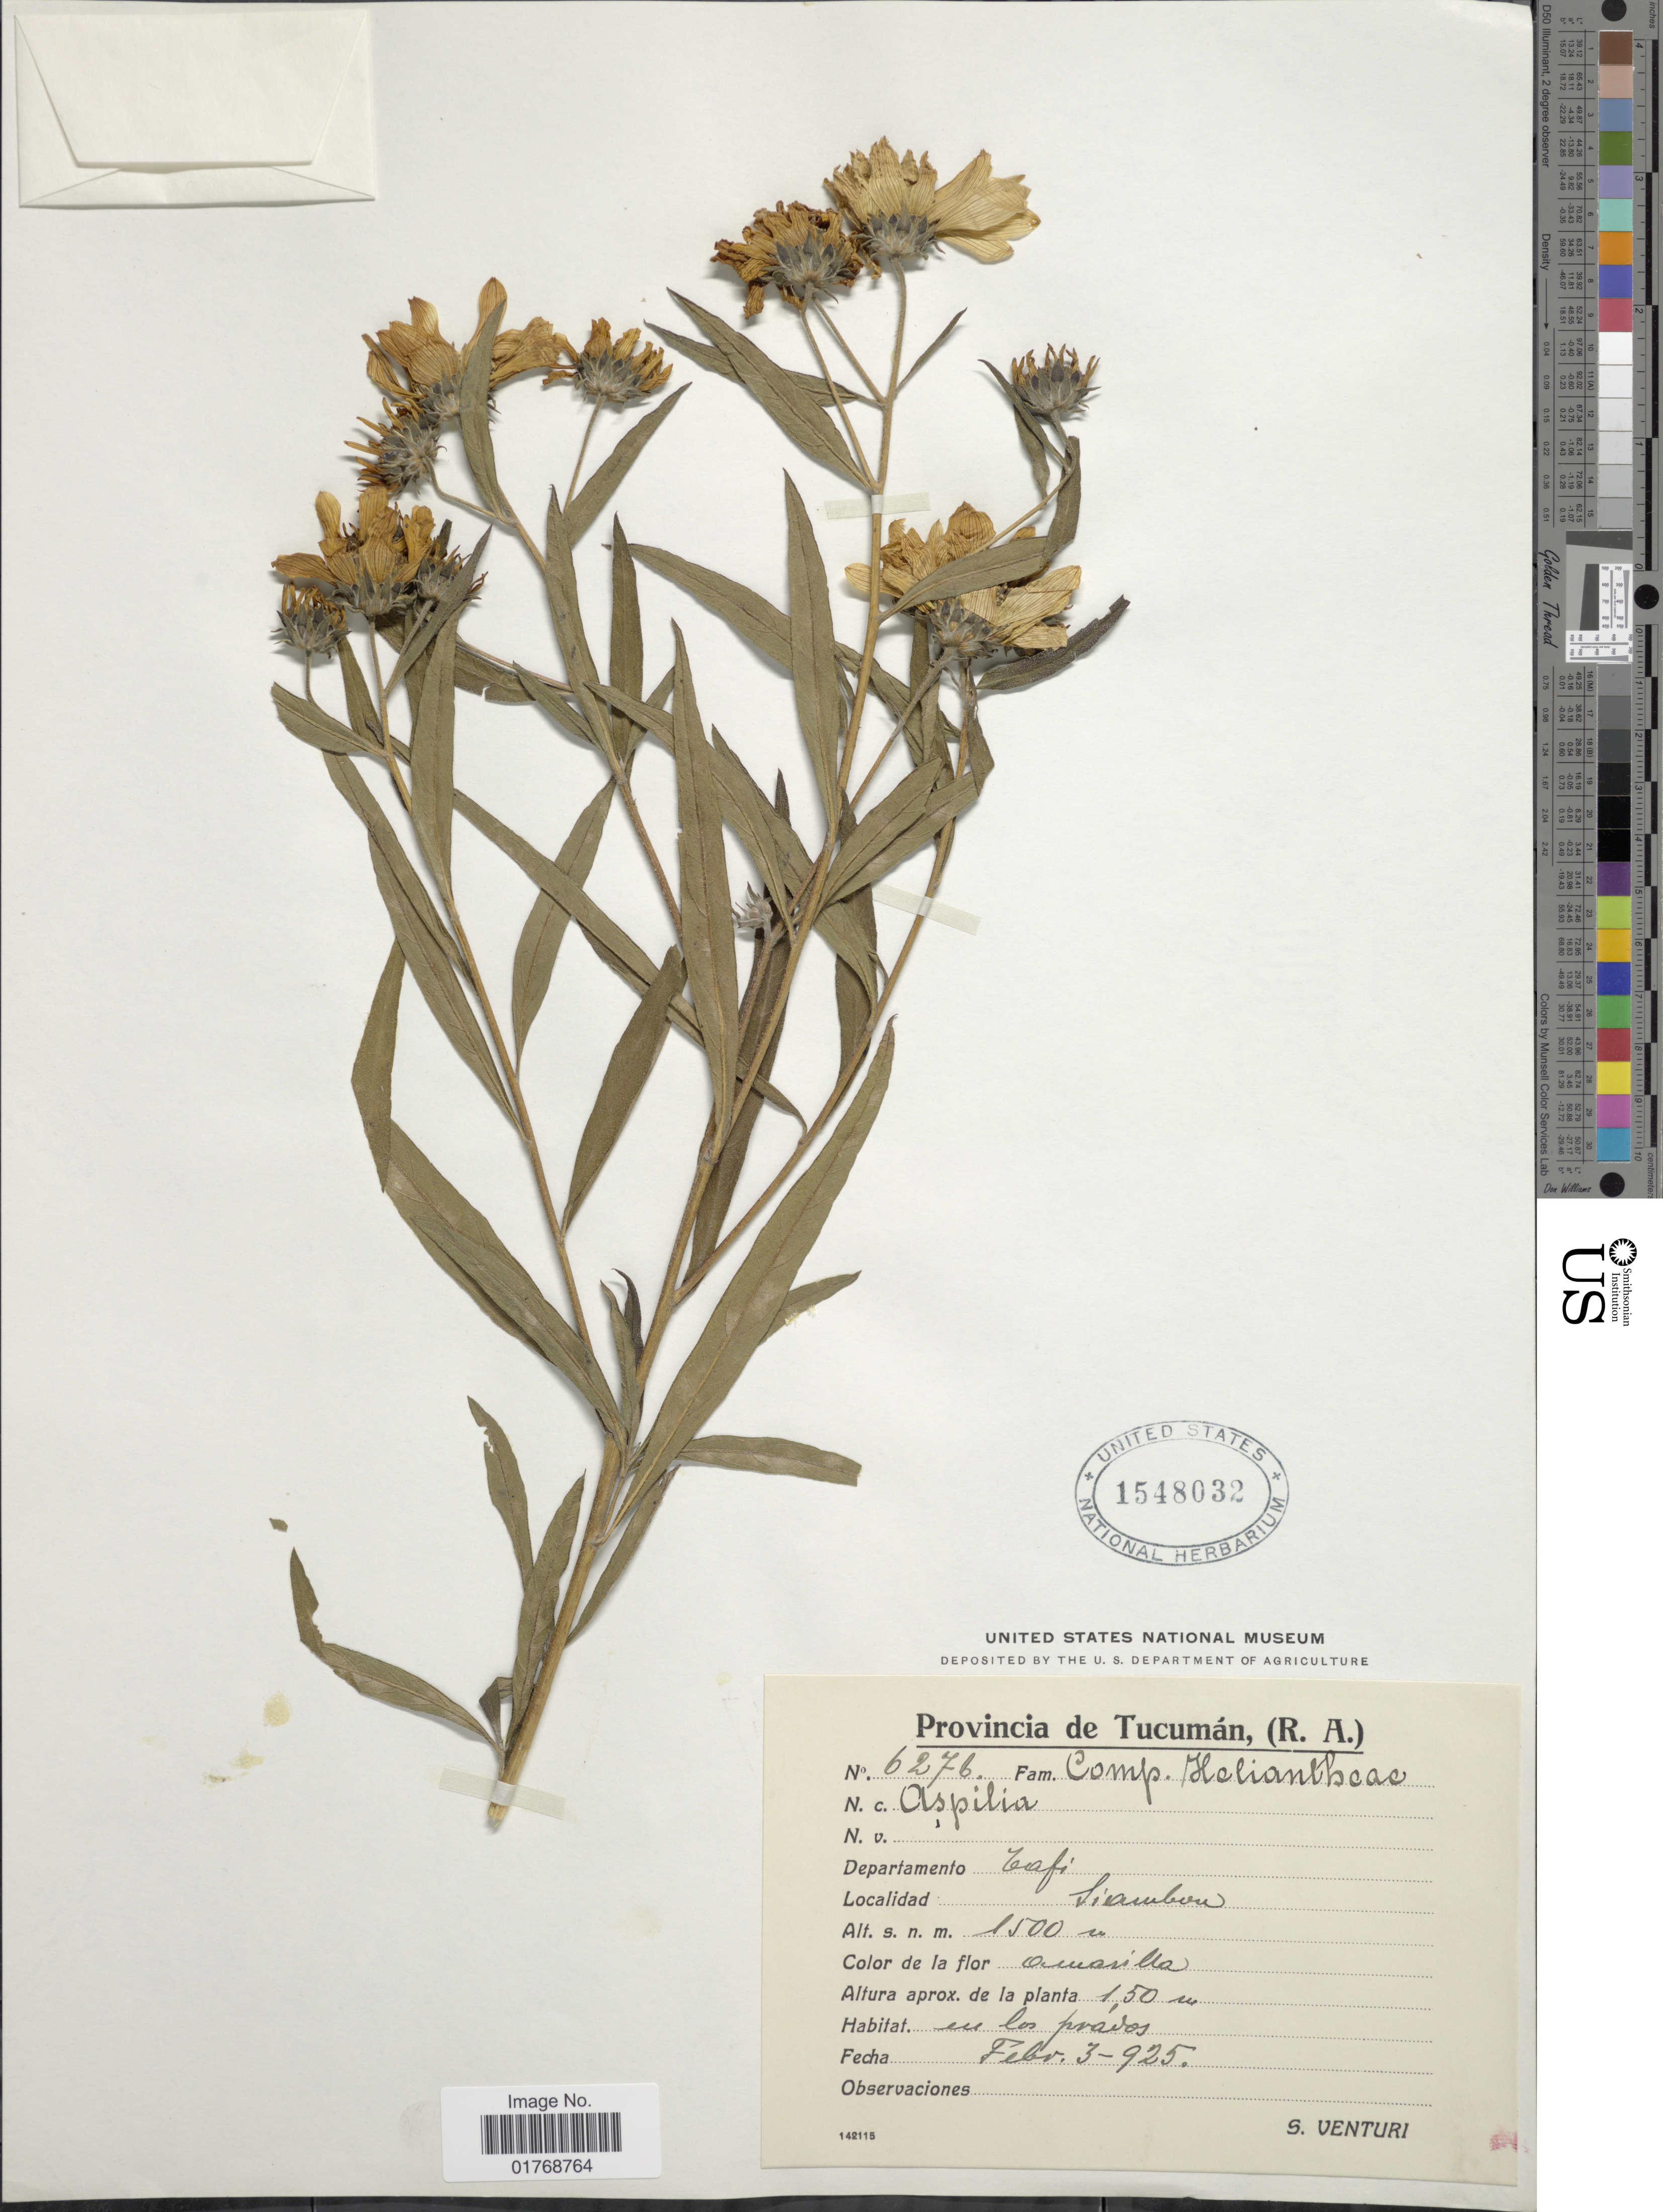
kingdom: Plantae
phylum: Tracheophyta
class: Magnoliopsida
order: Asterales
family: Asteraceae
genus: Viguiera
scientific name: Viguiera oligodonta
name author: Blake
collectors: S. Venturi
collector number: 6276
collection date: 1925-02-03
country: Argentina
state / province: Tucuman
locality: Provincia de Tucumán, (R.A.). Departamento Tafi. Siambon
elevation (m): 1500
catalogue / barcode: US 1548032